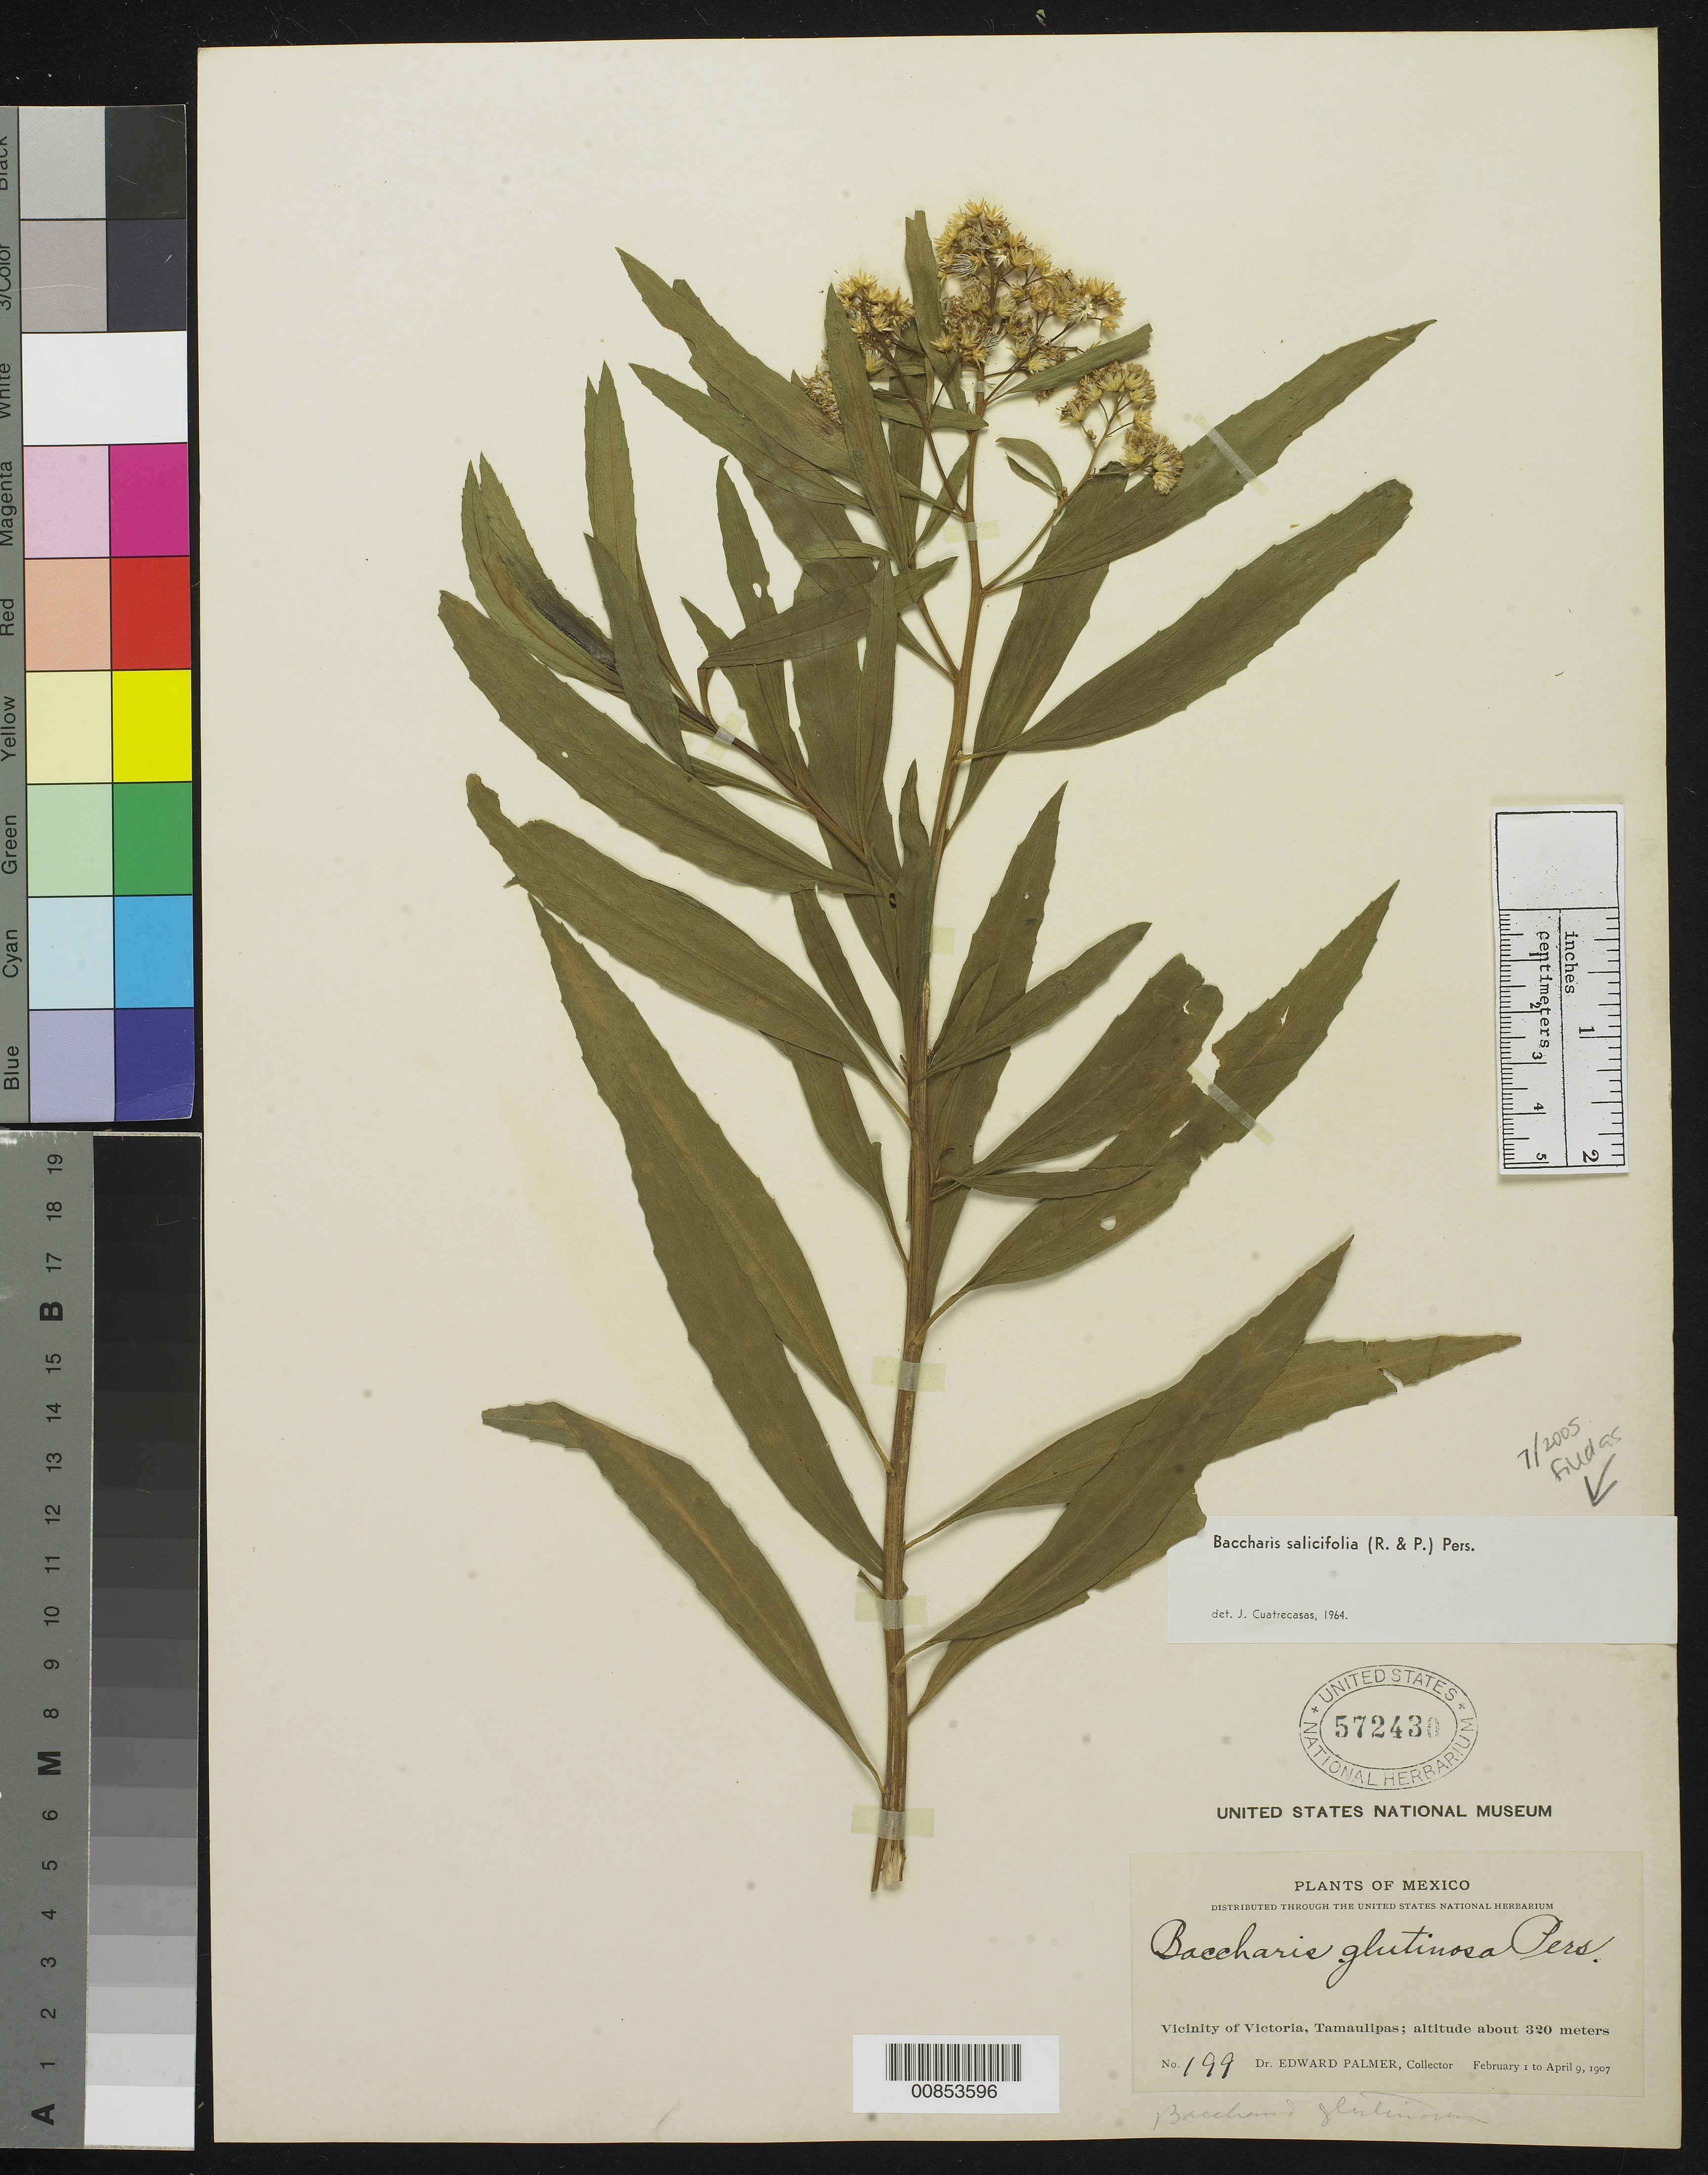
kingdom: Plantae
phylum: Tracheophyta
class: Magnoliopsida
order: Asterales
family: Asteraceae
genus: Baccharis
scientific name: Baccharis salicifolia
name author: (Ruiz & Pav.) Pers.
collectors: E. Palmer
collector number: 199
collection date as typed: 01 Feb 1907 to 09 Apr 1907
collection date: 1907-02-01/1907-04-09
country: Mexico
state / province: Tamaulipas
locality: Vicinity of Victoria.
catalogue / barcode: US 572430